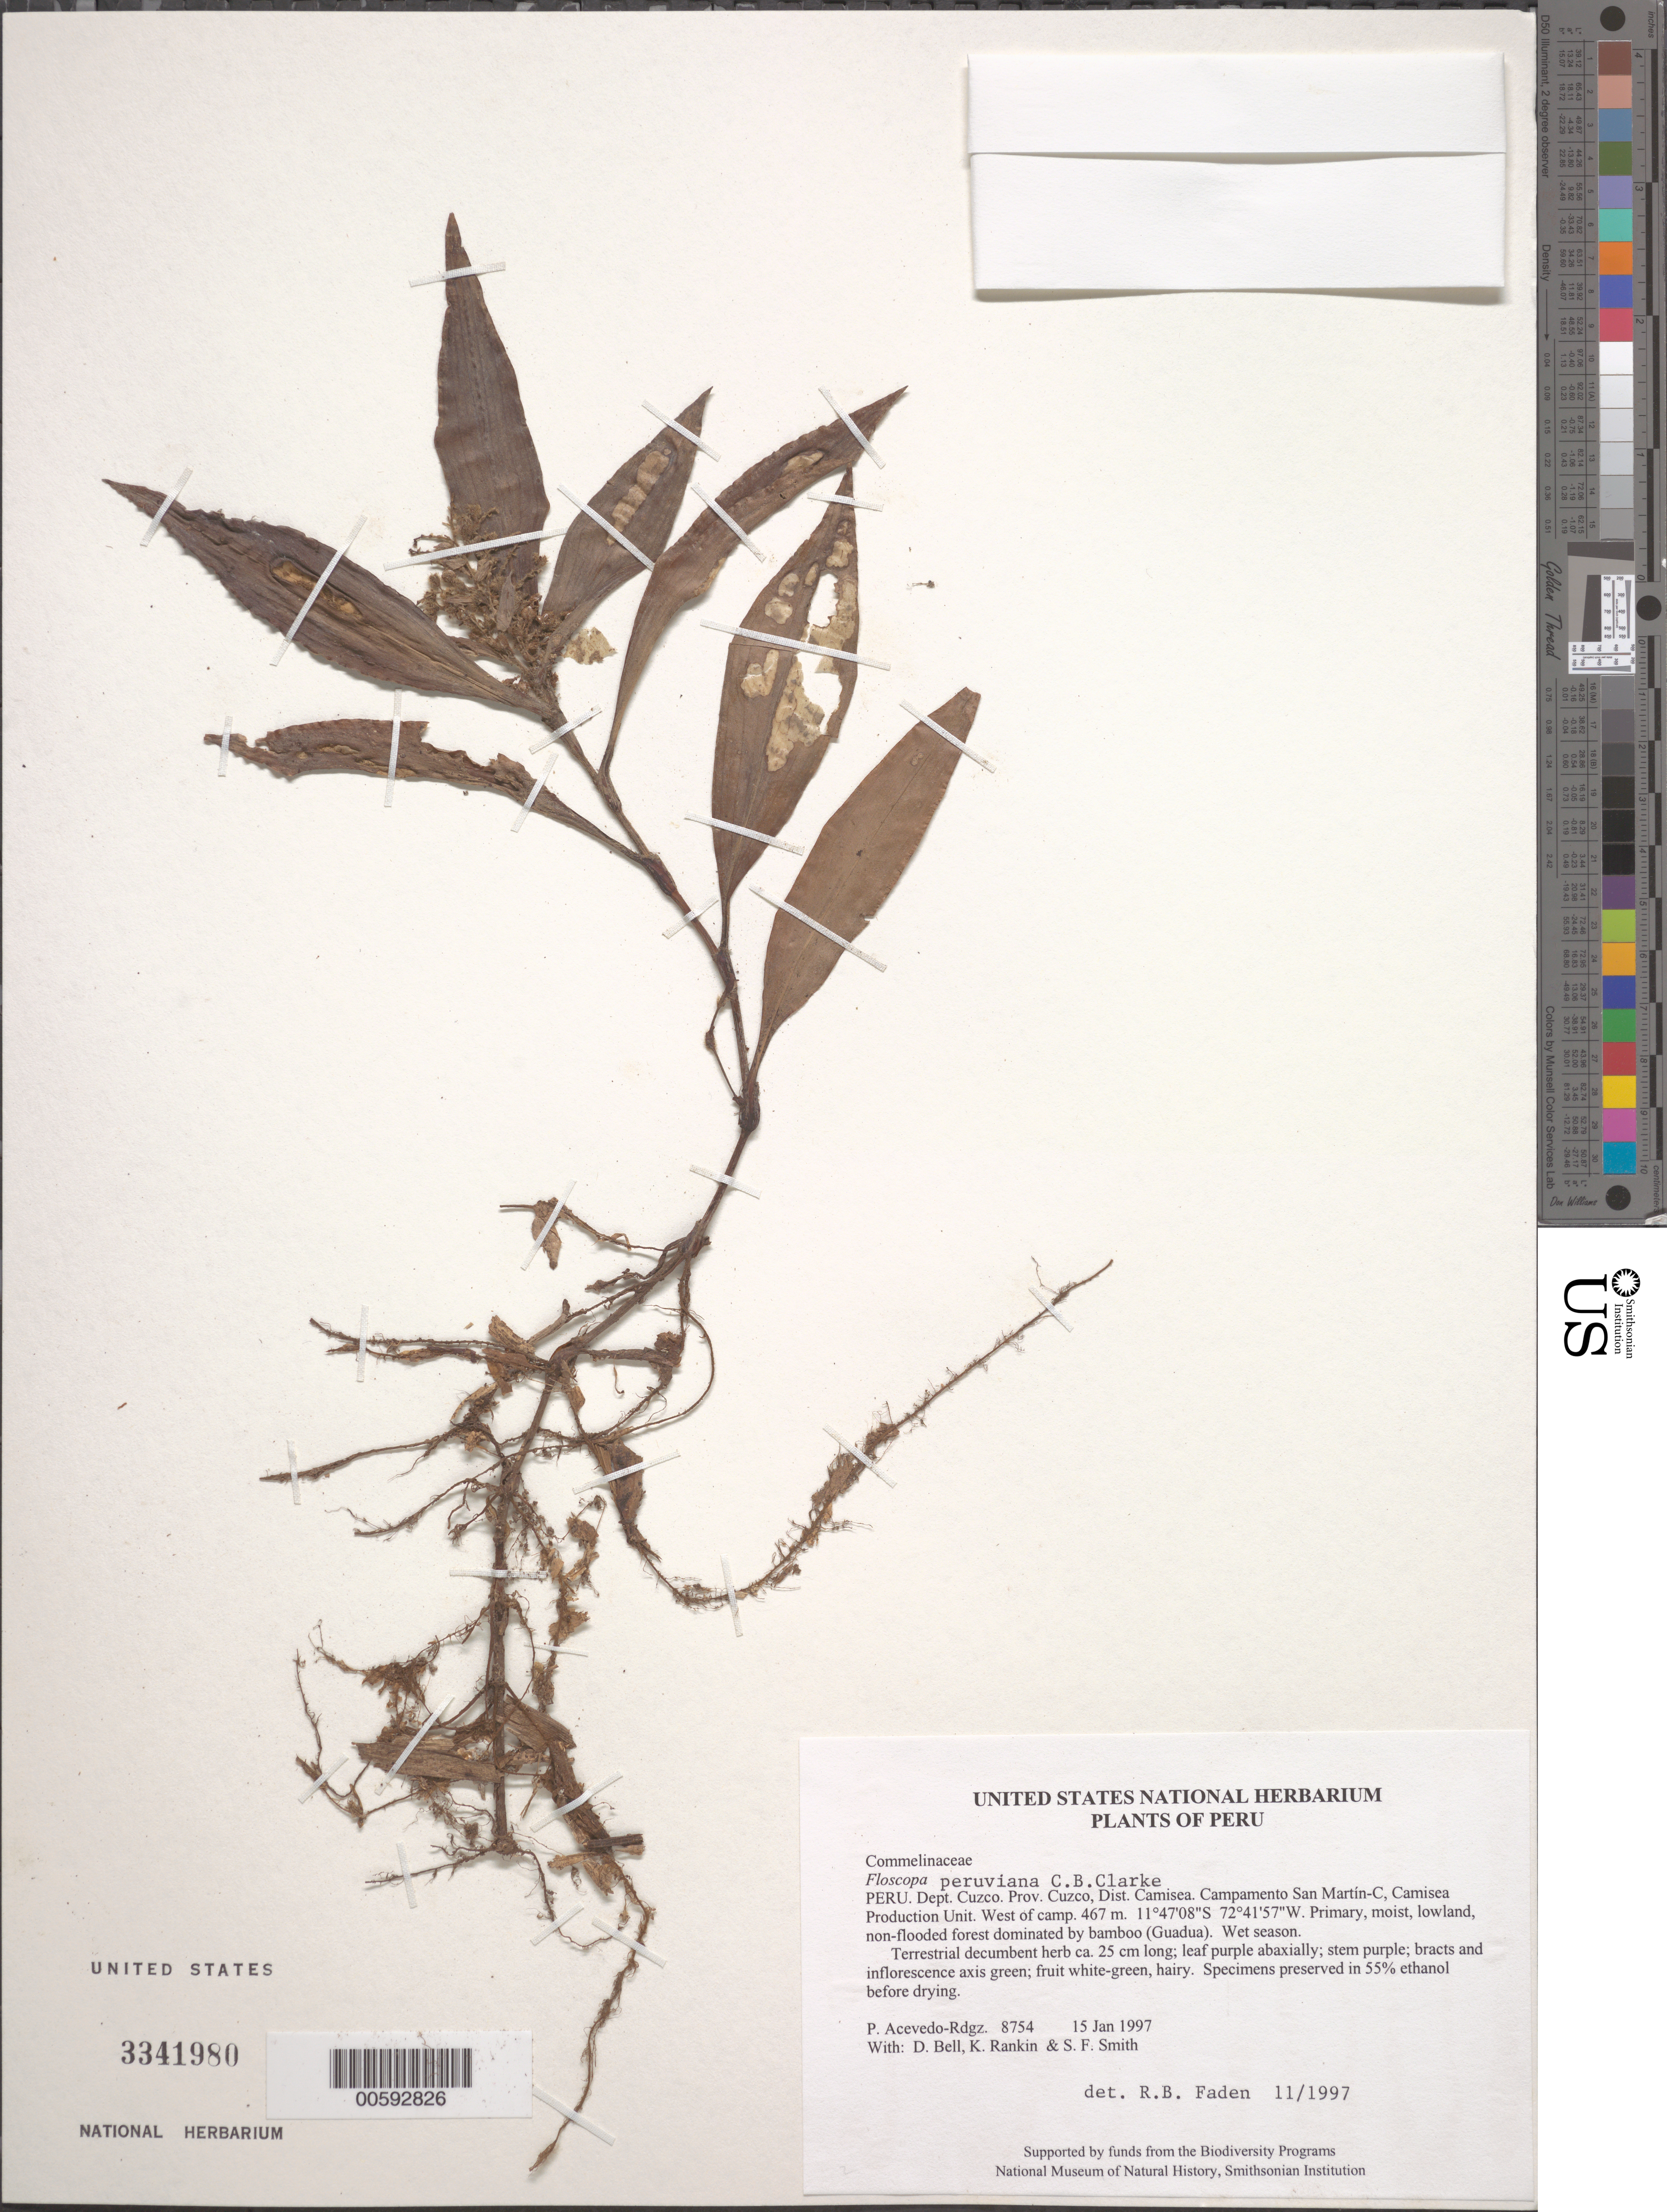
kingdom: Plantae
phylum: Tracheophyta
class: Liliopsida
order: Commelinales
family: Commelinaceae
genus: Floscopa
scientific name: Floscopa peruviana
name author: Hassk. ex C.B. Clarke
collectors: P. Acevedo-Rodr., D. A. Bell, K. B. Rankin & S.F. Smith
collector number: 8754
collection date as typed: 15 Jan 1997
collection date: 1997-01-15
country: Peru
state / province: Cusco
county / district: Cusco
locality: Districto Camisea, Campamento San Martín-C, Camisea Production Unit. West of camp.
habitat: Primary, moist, lowland, non-flooded forest dominated by bamboo (Guadua). Wet season.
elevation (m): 467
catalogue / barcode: US 3341980